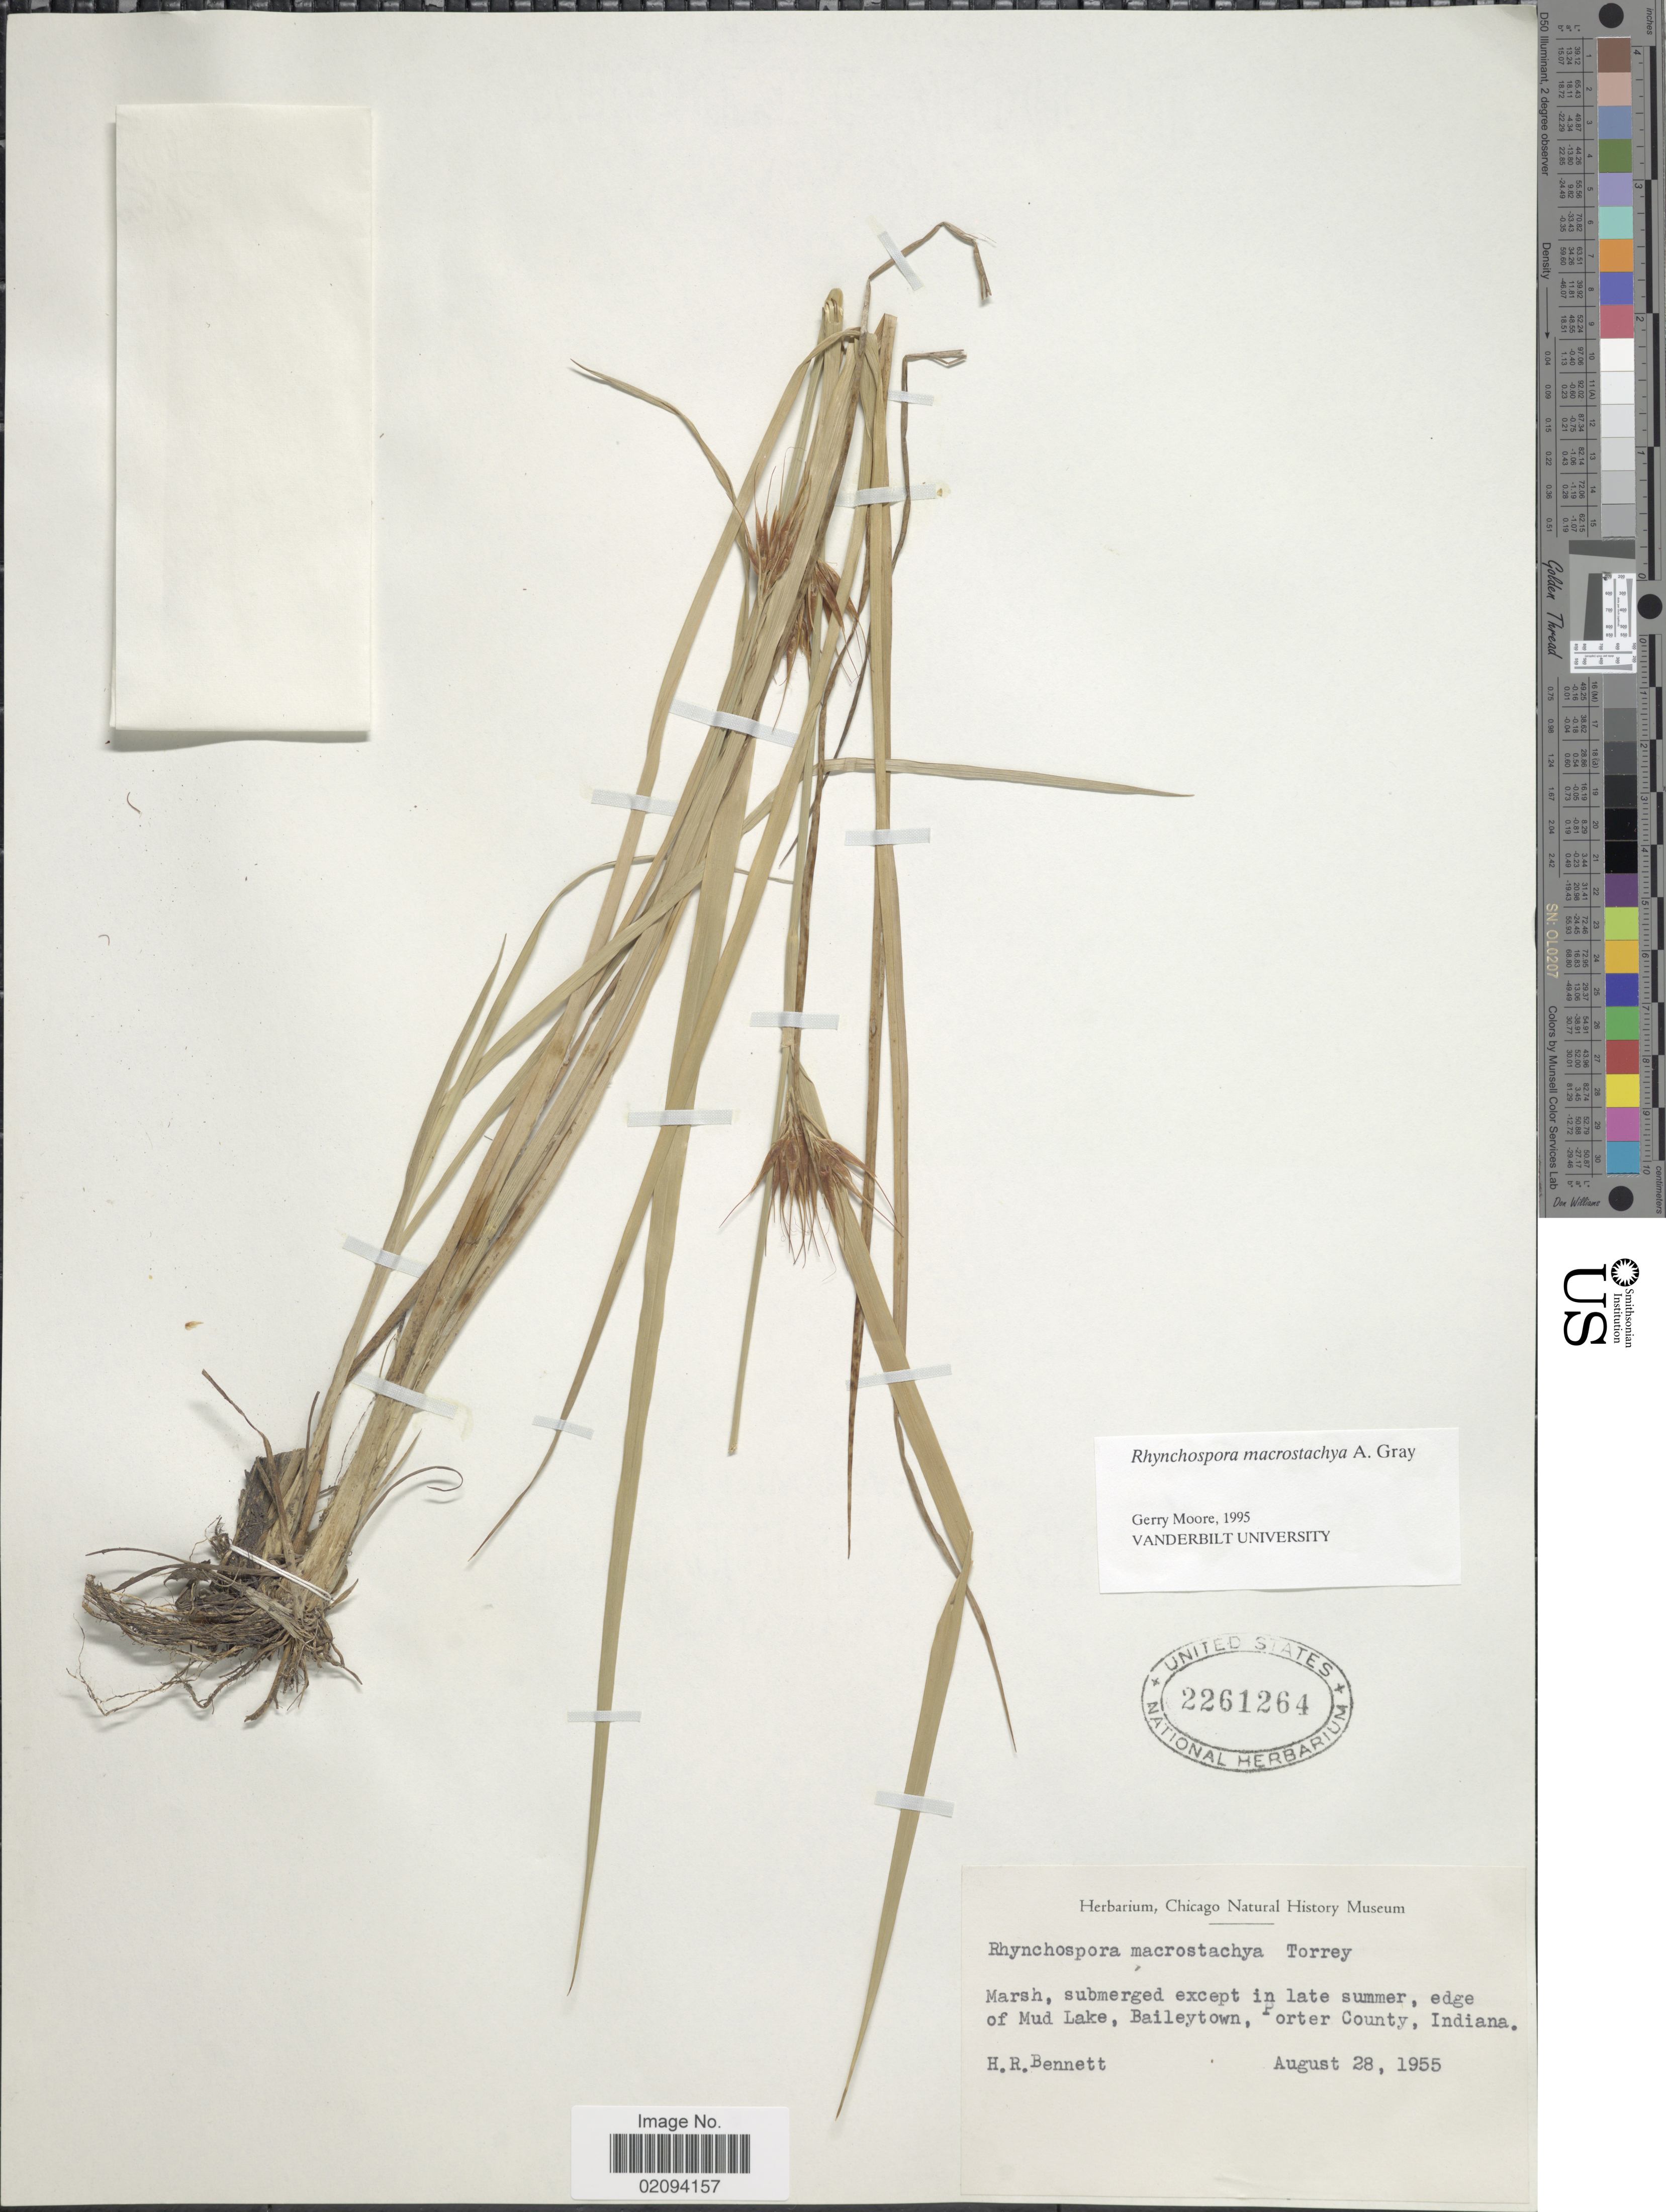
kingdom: Plantae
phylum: Tracheophyta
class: Liliopsida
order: Poales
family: Cyperaceae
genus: Rhynchospora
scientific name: Rhynchospora macrostachya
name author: Torr. ex A. Gray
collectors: H. R. Bennett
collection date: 1955-08-28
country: United States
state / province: Indiana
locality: Marsh, submerged except in late summer, edge of Mud Lake, Baileytown, Porter County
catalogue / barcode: US 2261264